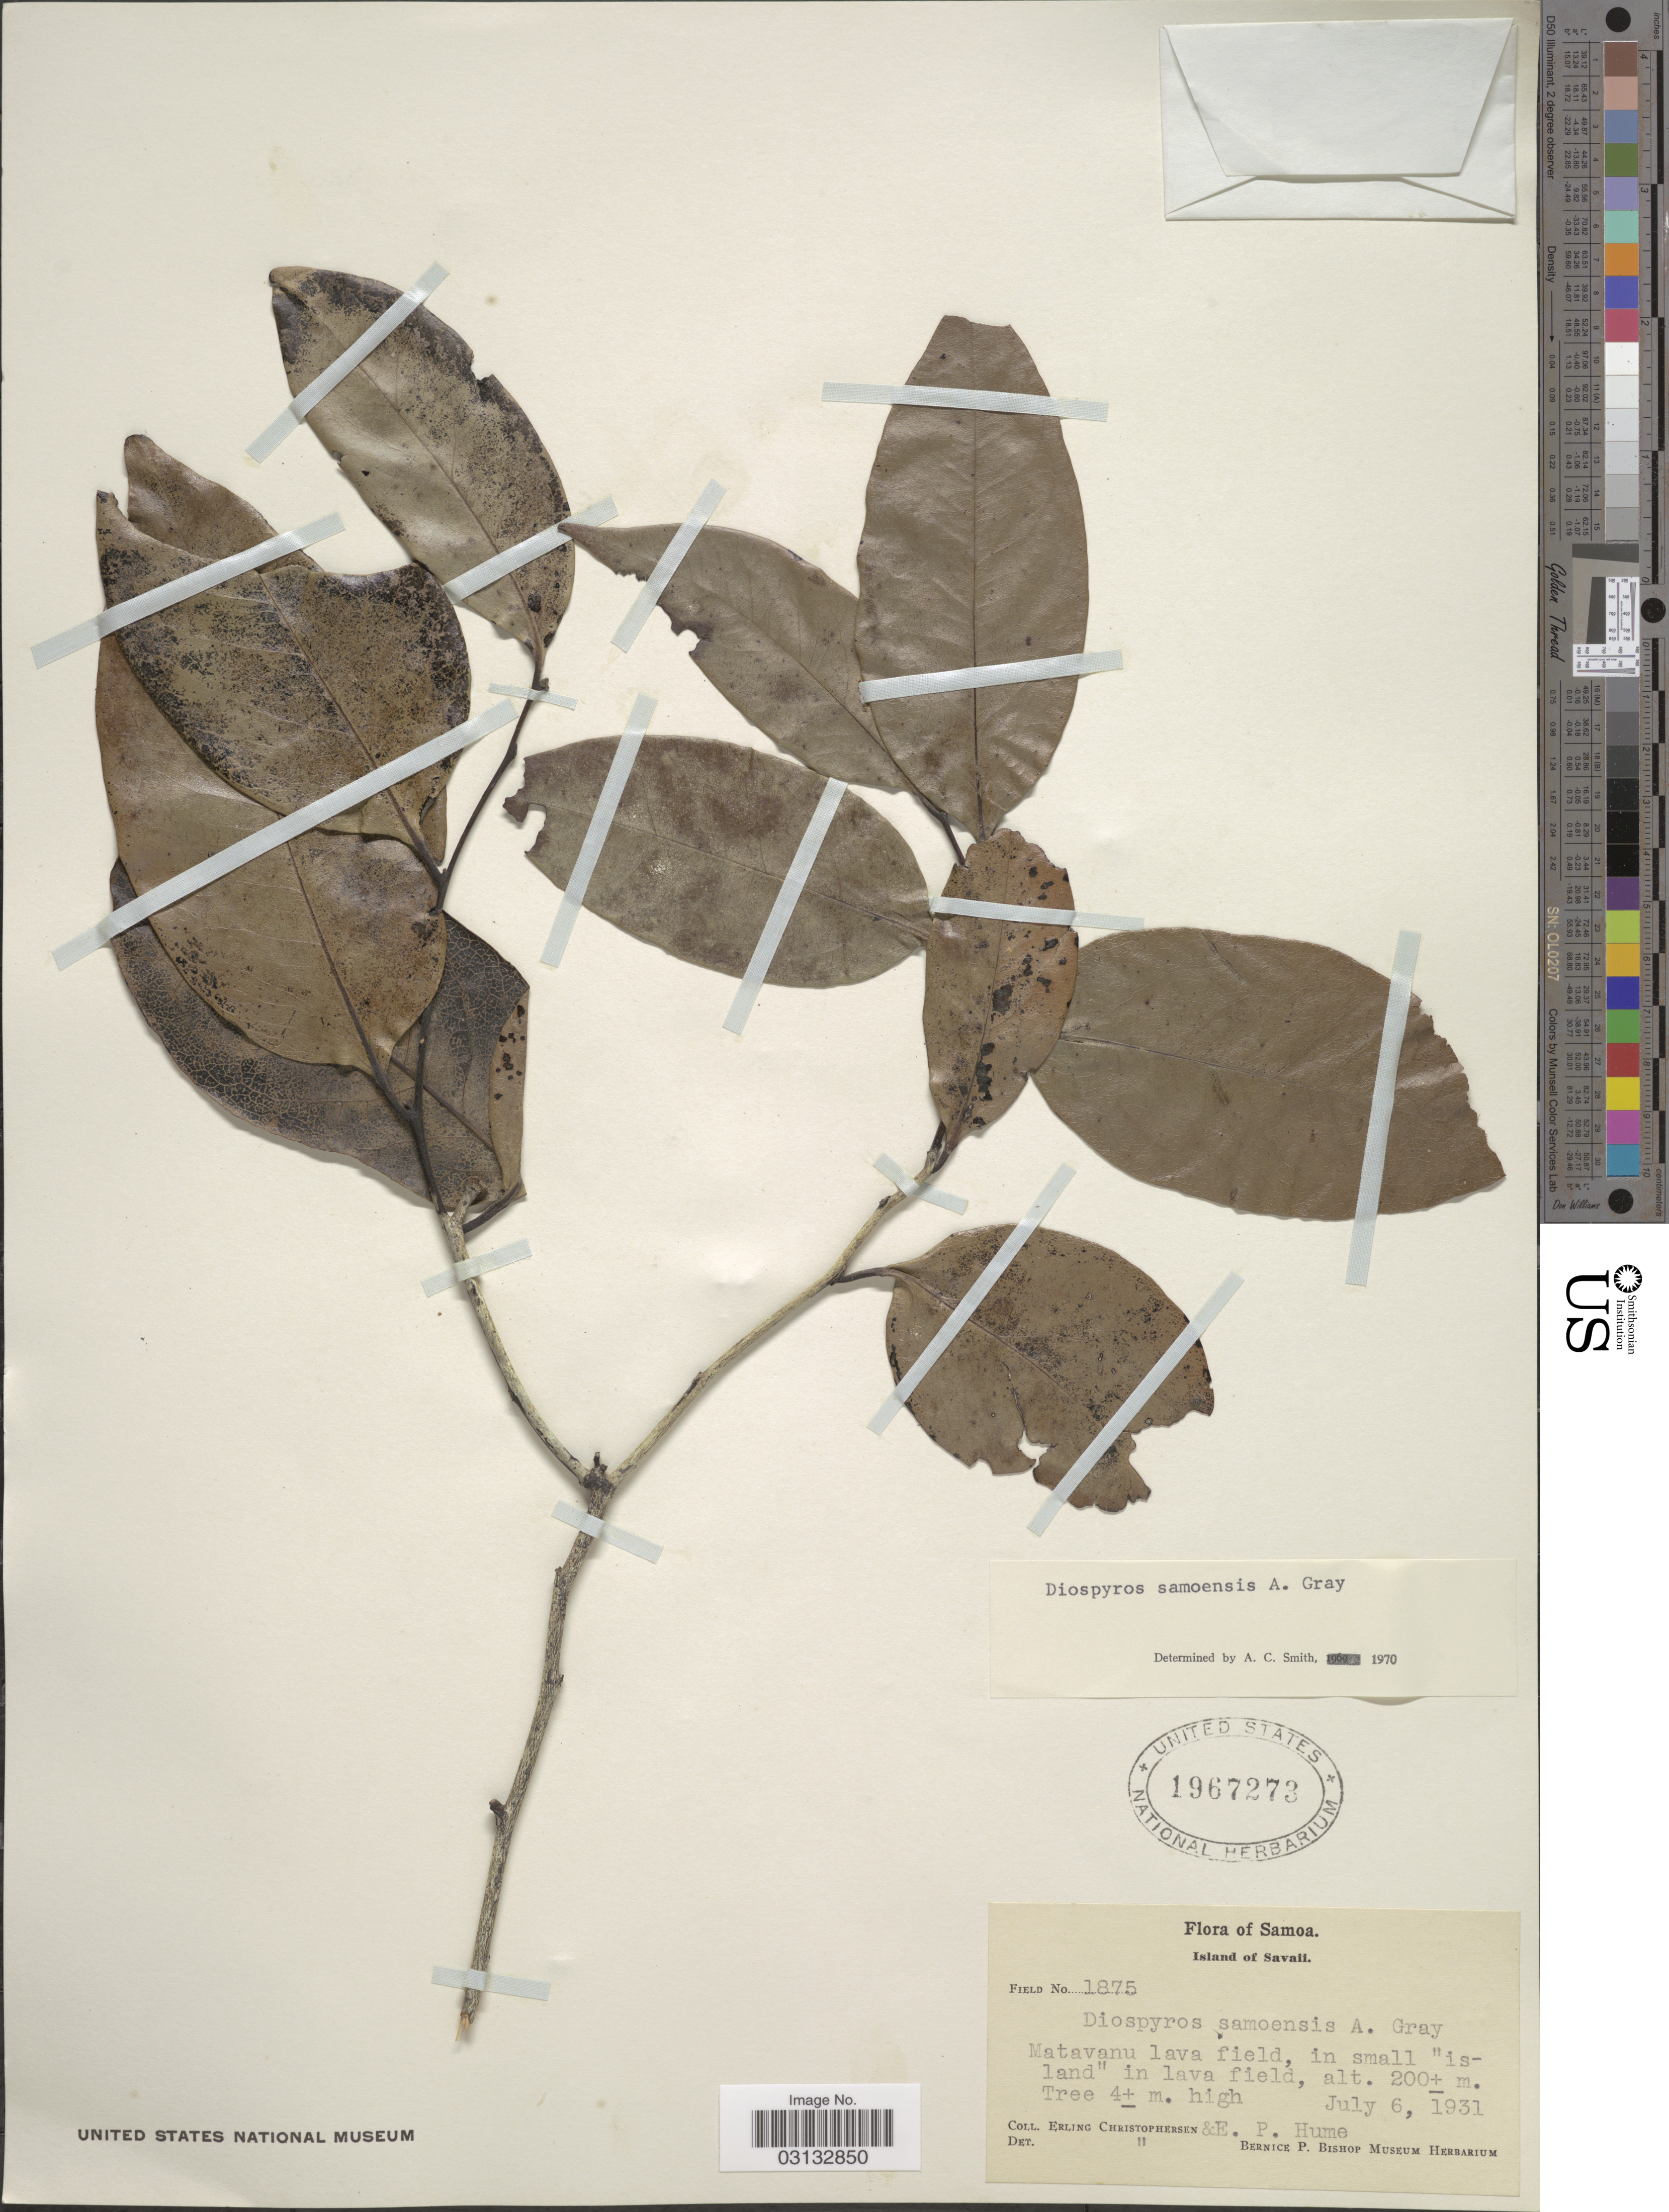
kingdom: Plantae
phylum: Tracheophyta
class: Magnoliopsida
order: Ericales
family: Ebenaceae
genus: Diospyros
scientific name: Diospyros samoensis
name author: A. Gray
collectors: E. Christophersen & E. P. Hume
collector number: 1875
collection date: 1931-07-06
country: Samoa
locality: Samoa, Island of Savaii, Matavanu lava field, in small "island" in lava field.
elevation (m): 200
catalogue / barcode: US 1967273